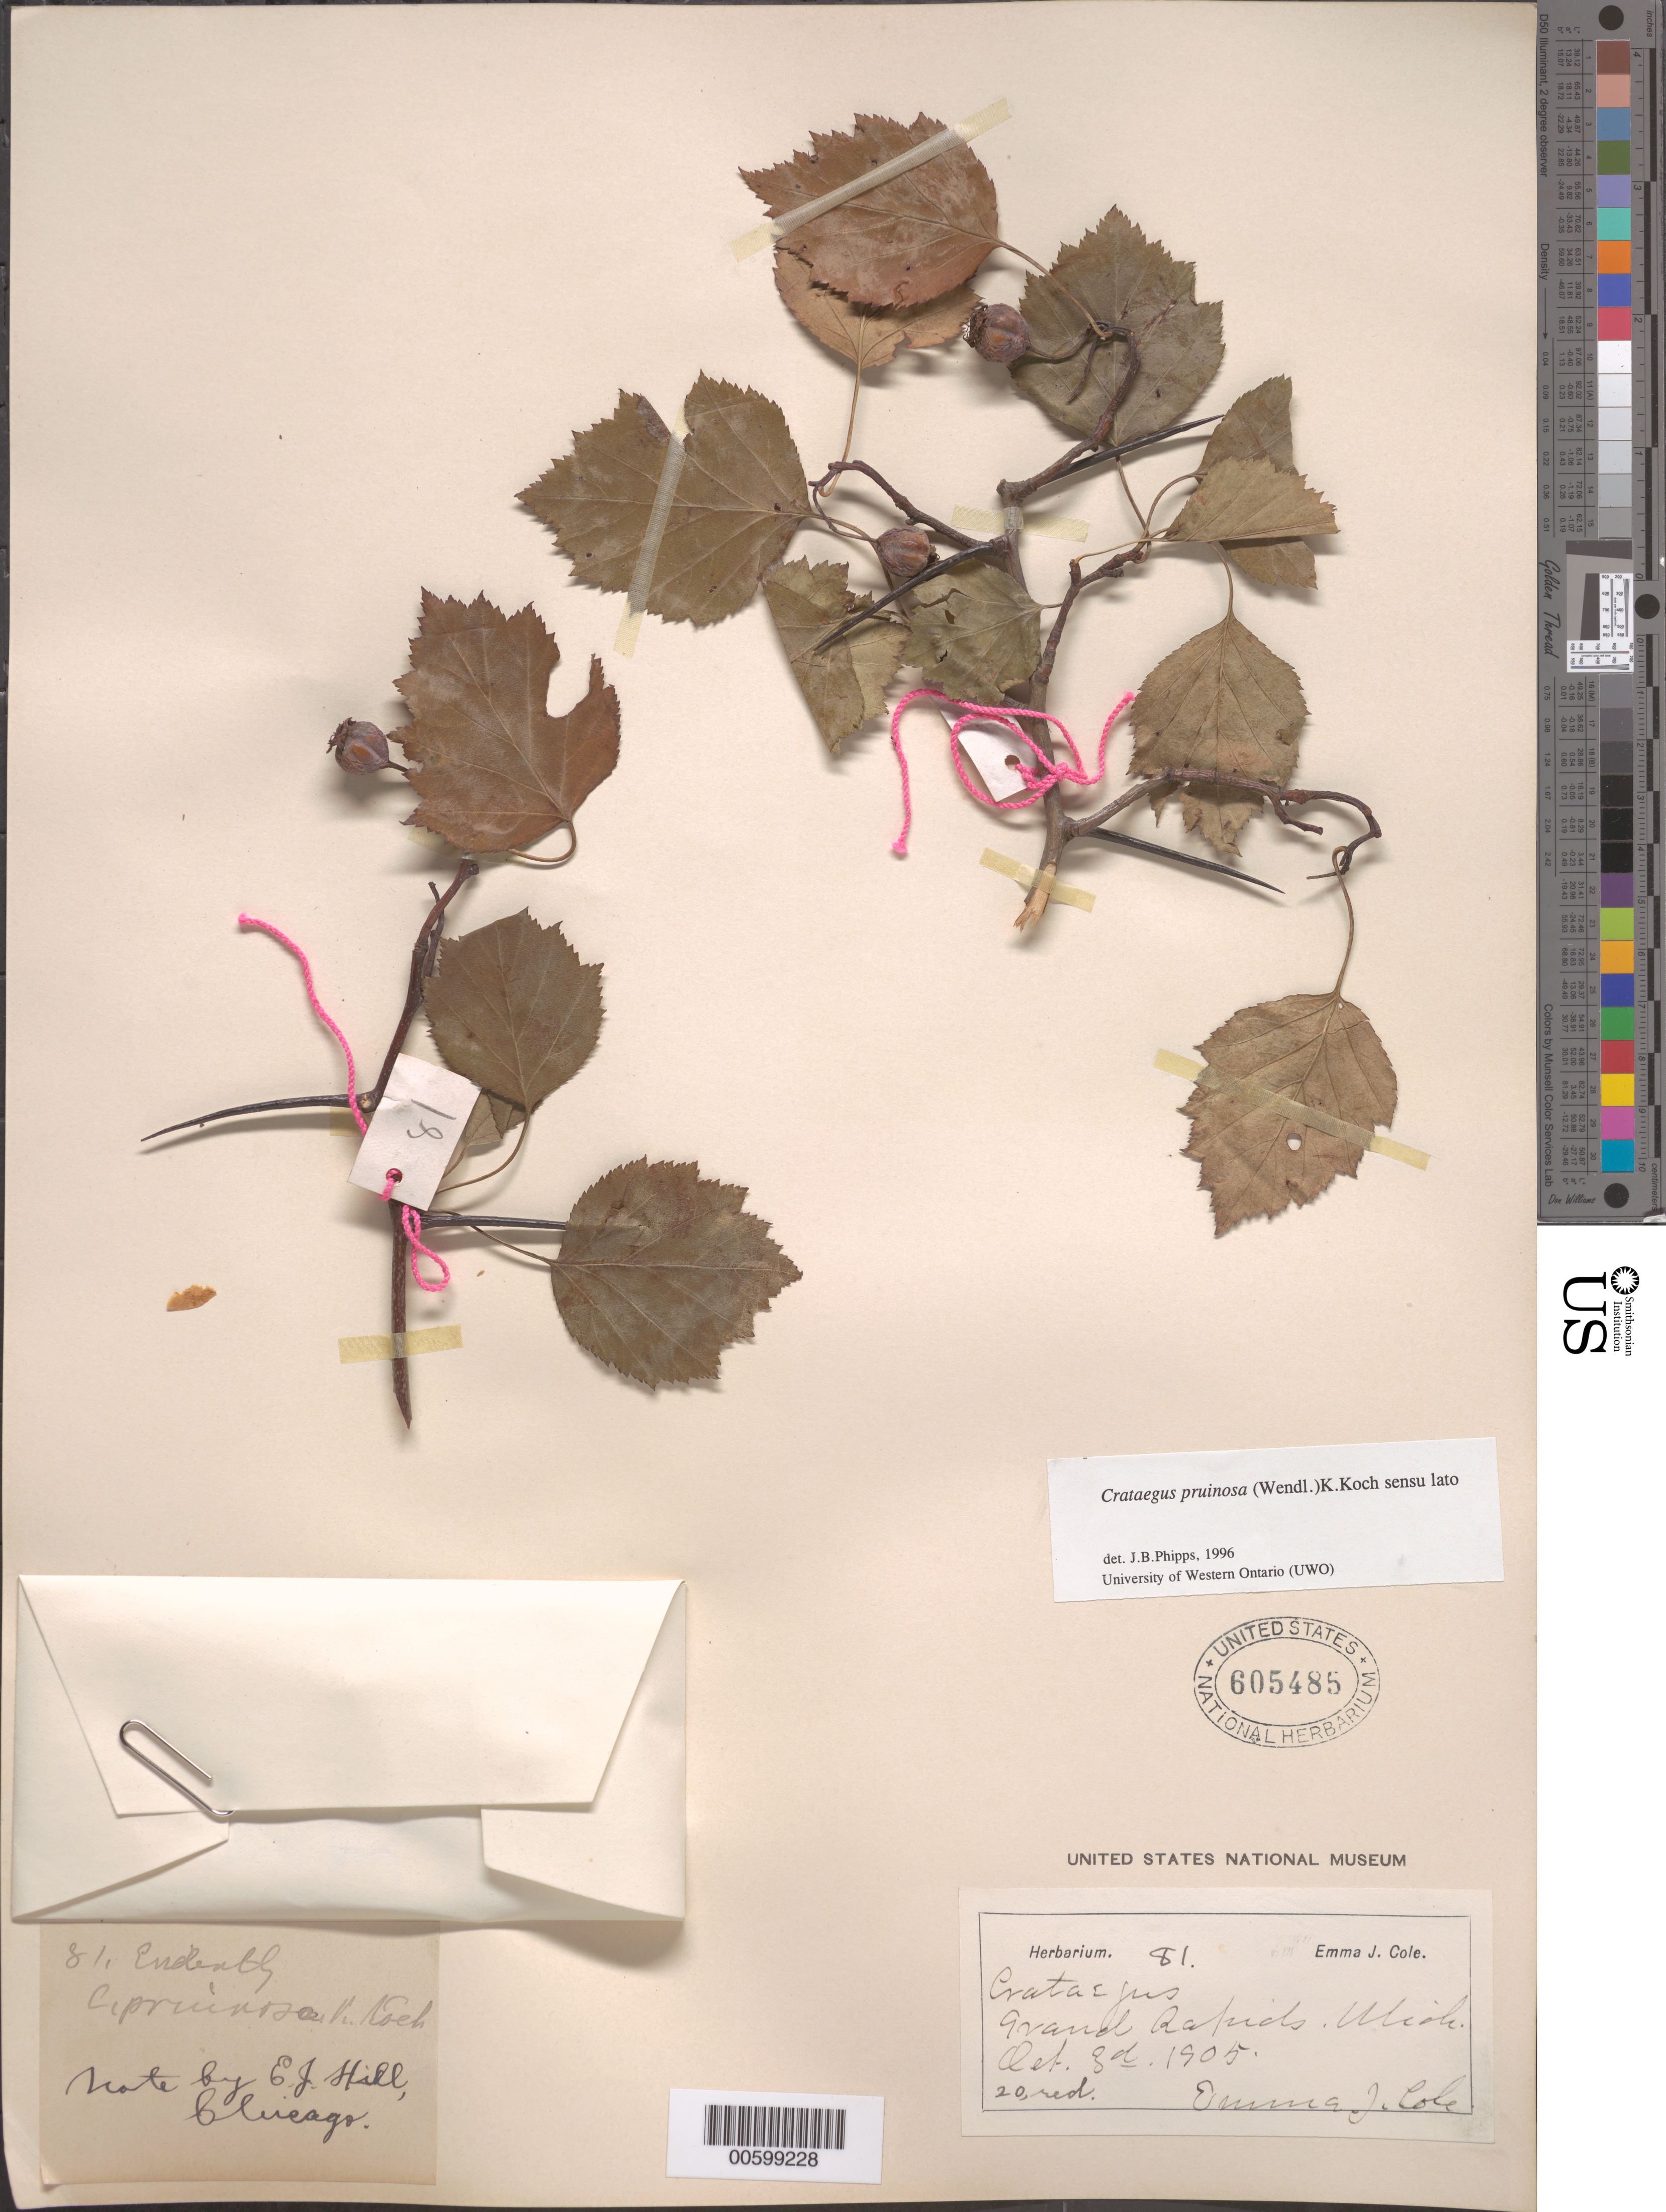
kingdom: Plantae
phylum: Tracheophyta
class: Magnoliopsida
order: Rosales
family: Rosaceae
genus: Crataegus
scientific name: Crataegus pruinosa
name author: (H.L. Wendl.) K. Koch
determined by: Phipps, James B., (UWO), University of Western Ontario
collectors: E. Cole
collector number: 81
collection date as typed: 03 Oct 1905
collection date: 1905-10-03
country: United States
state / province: Michigan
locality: Grand Rapids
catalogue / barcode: US 605488